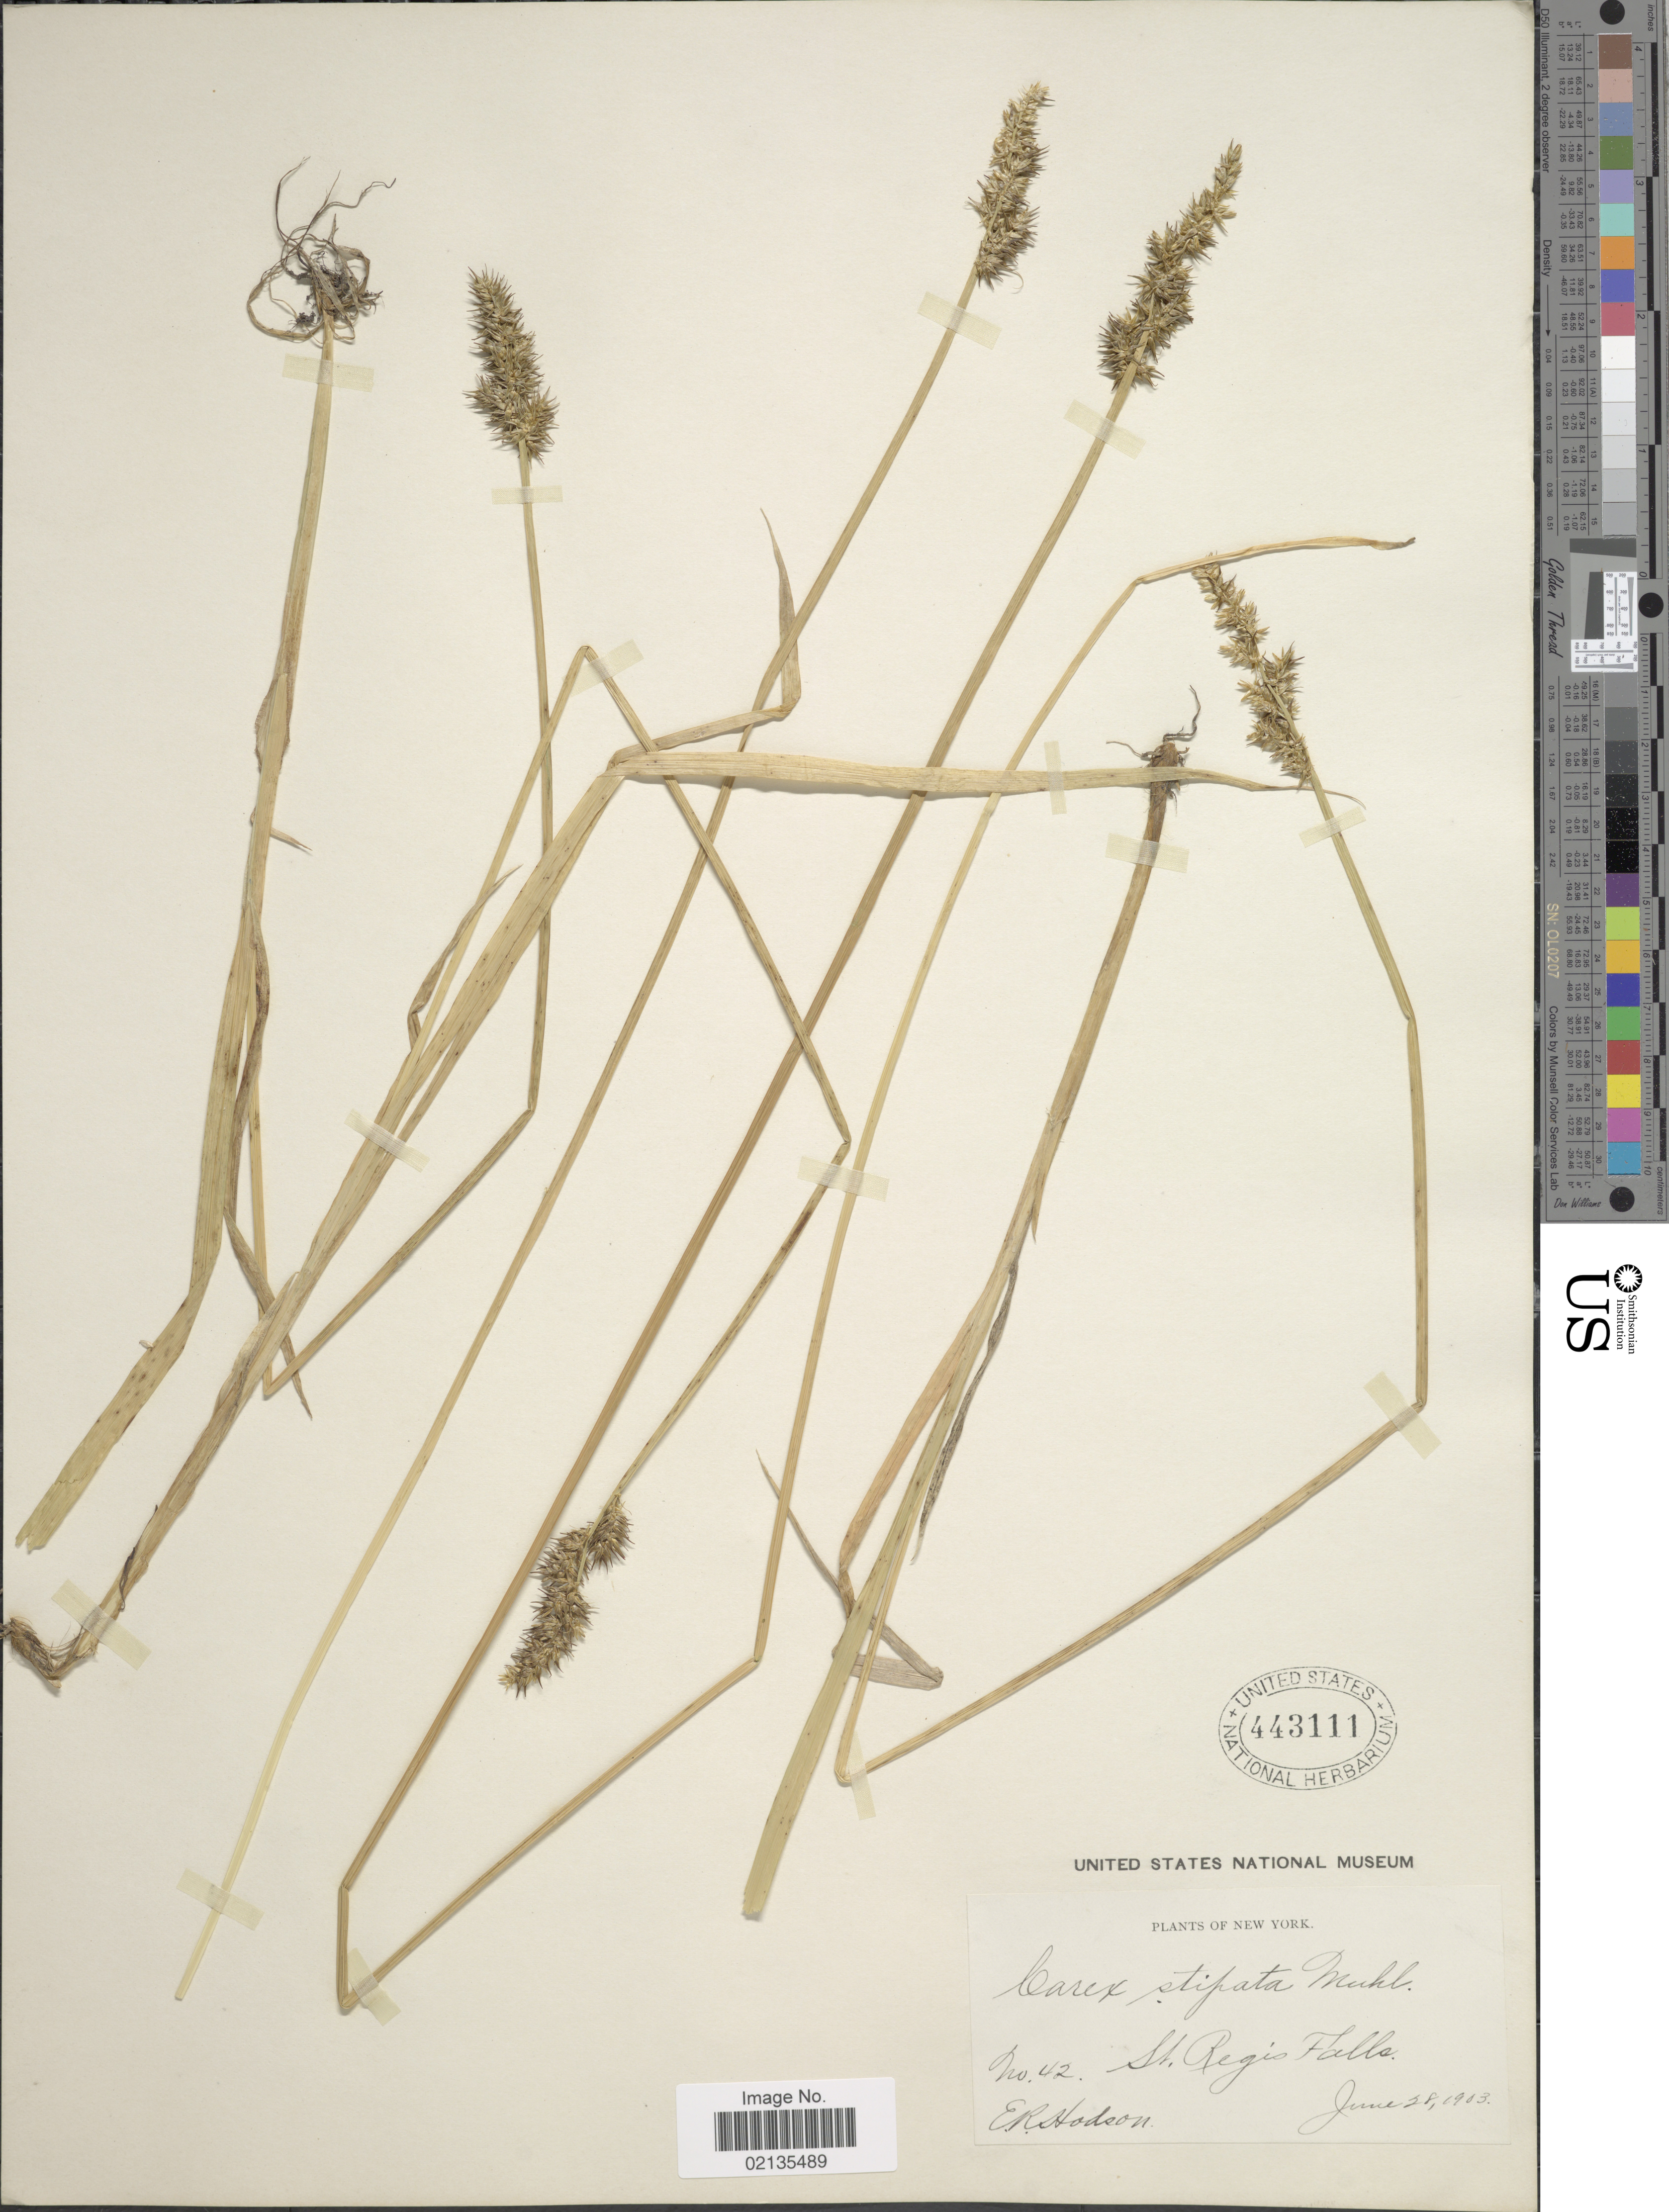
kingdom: Plantae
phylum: Tracheophyta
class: Liliopsida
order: Poales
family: Cyperaceae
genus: Carex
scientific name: Carex stipata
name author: Muhl. ex Willd.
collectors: E. Hodson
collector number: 42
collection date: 1903-06-28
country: United States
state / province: New York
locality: St. Regis Falls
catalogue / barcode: US 443111